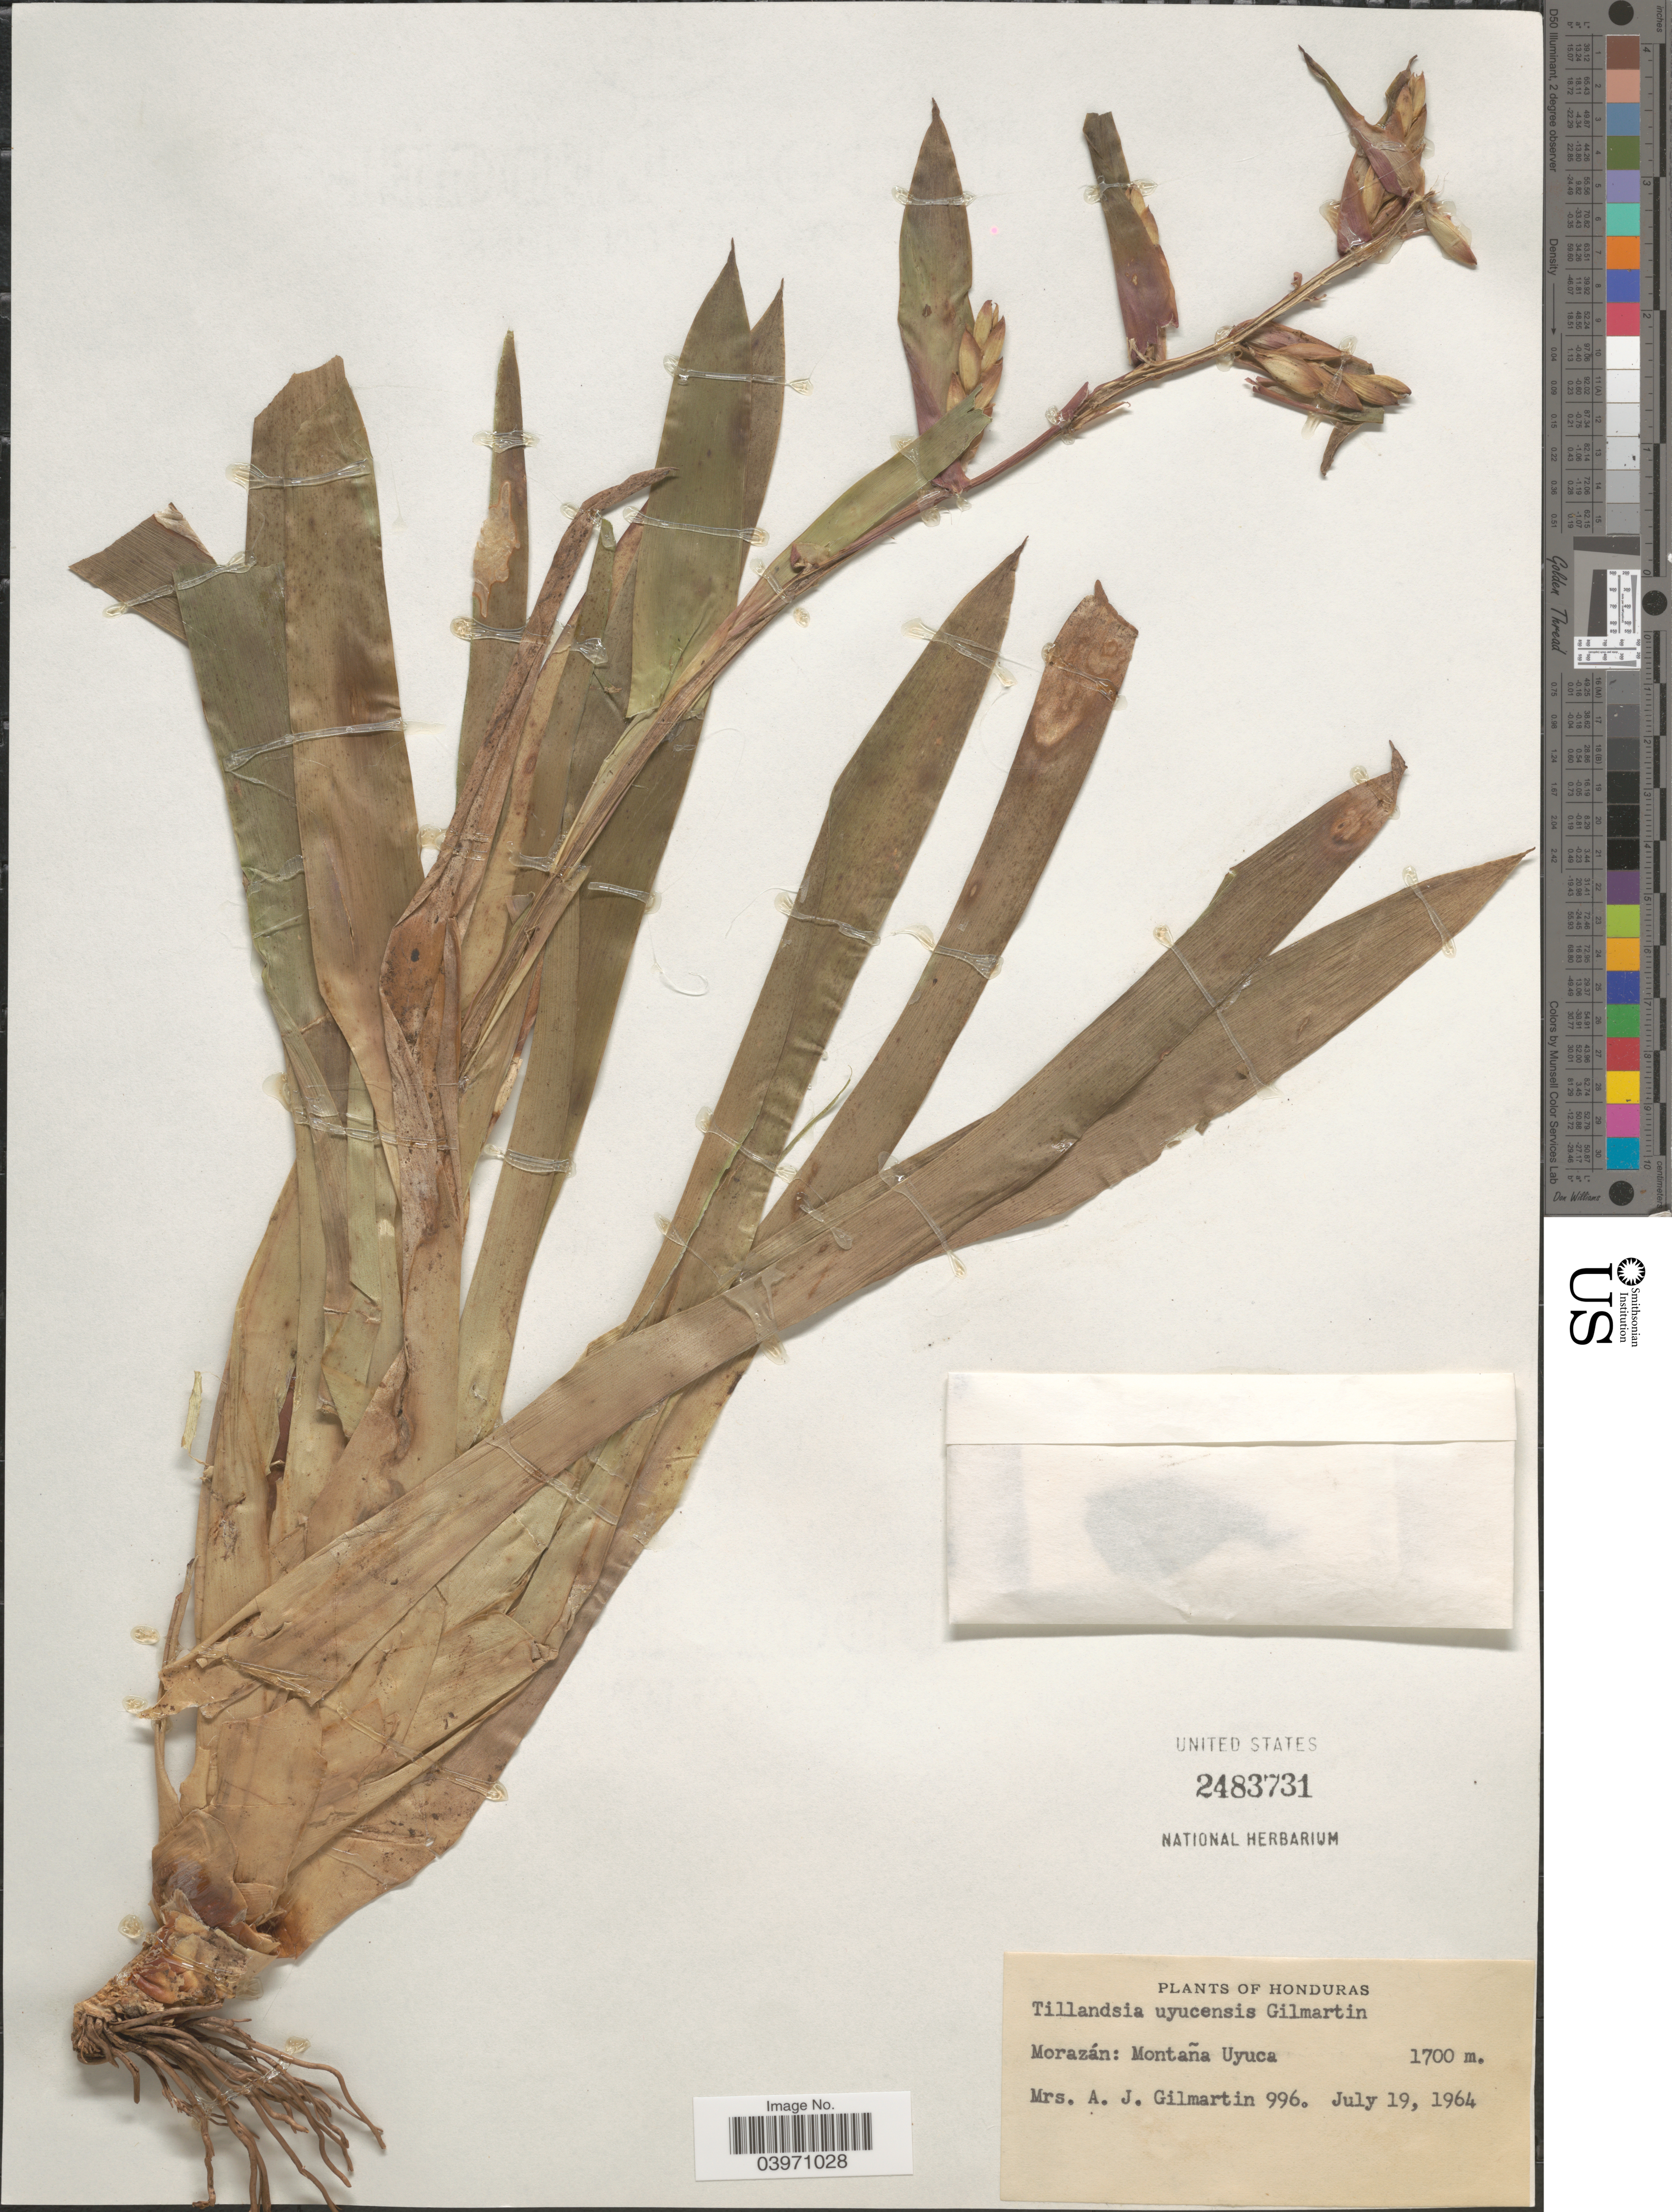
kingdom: Plantae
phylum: Tracheophyta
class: Liliopsida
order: Poales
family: Bromeliaceae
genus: Tillandsia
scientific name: Tillandsia guatemalensis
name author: L.B. Sm.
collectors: A. J. Gilmartin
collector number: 996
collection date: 1964-07-19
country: Honduras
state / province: Fco. Morazán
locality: Morazán: Montaña Uyuca.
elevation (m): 1700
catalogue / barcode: US 2483731